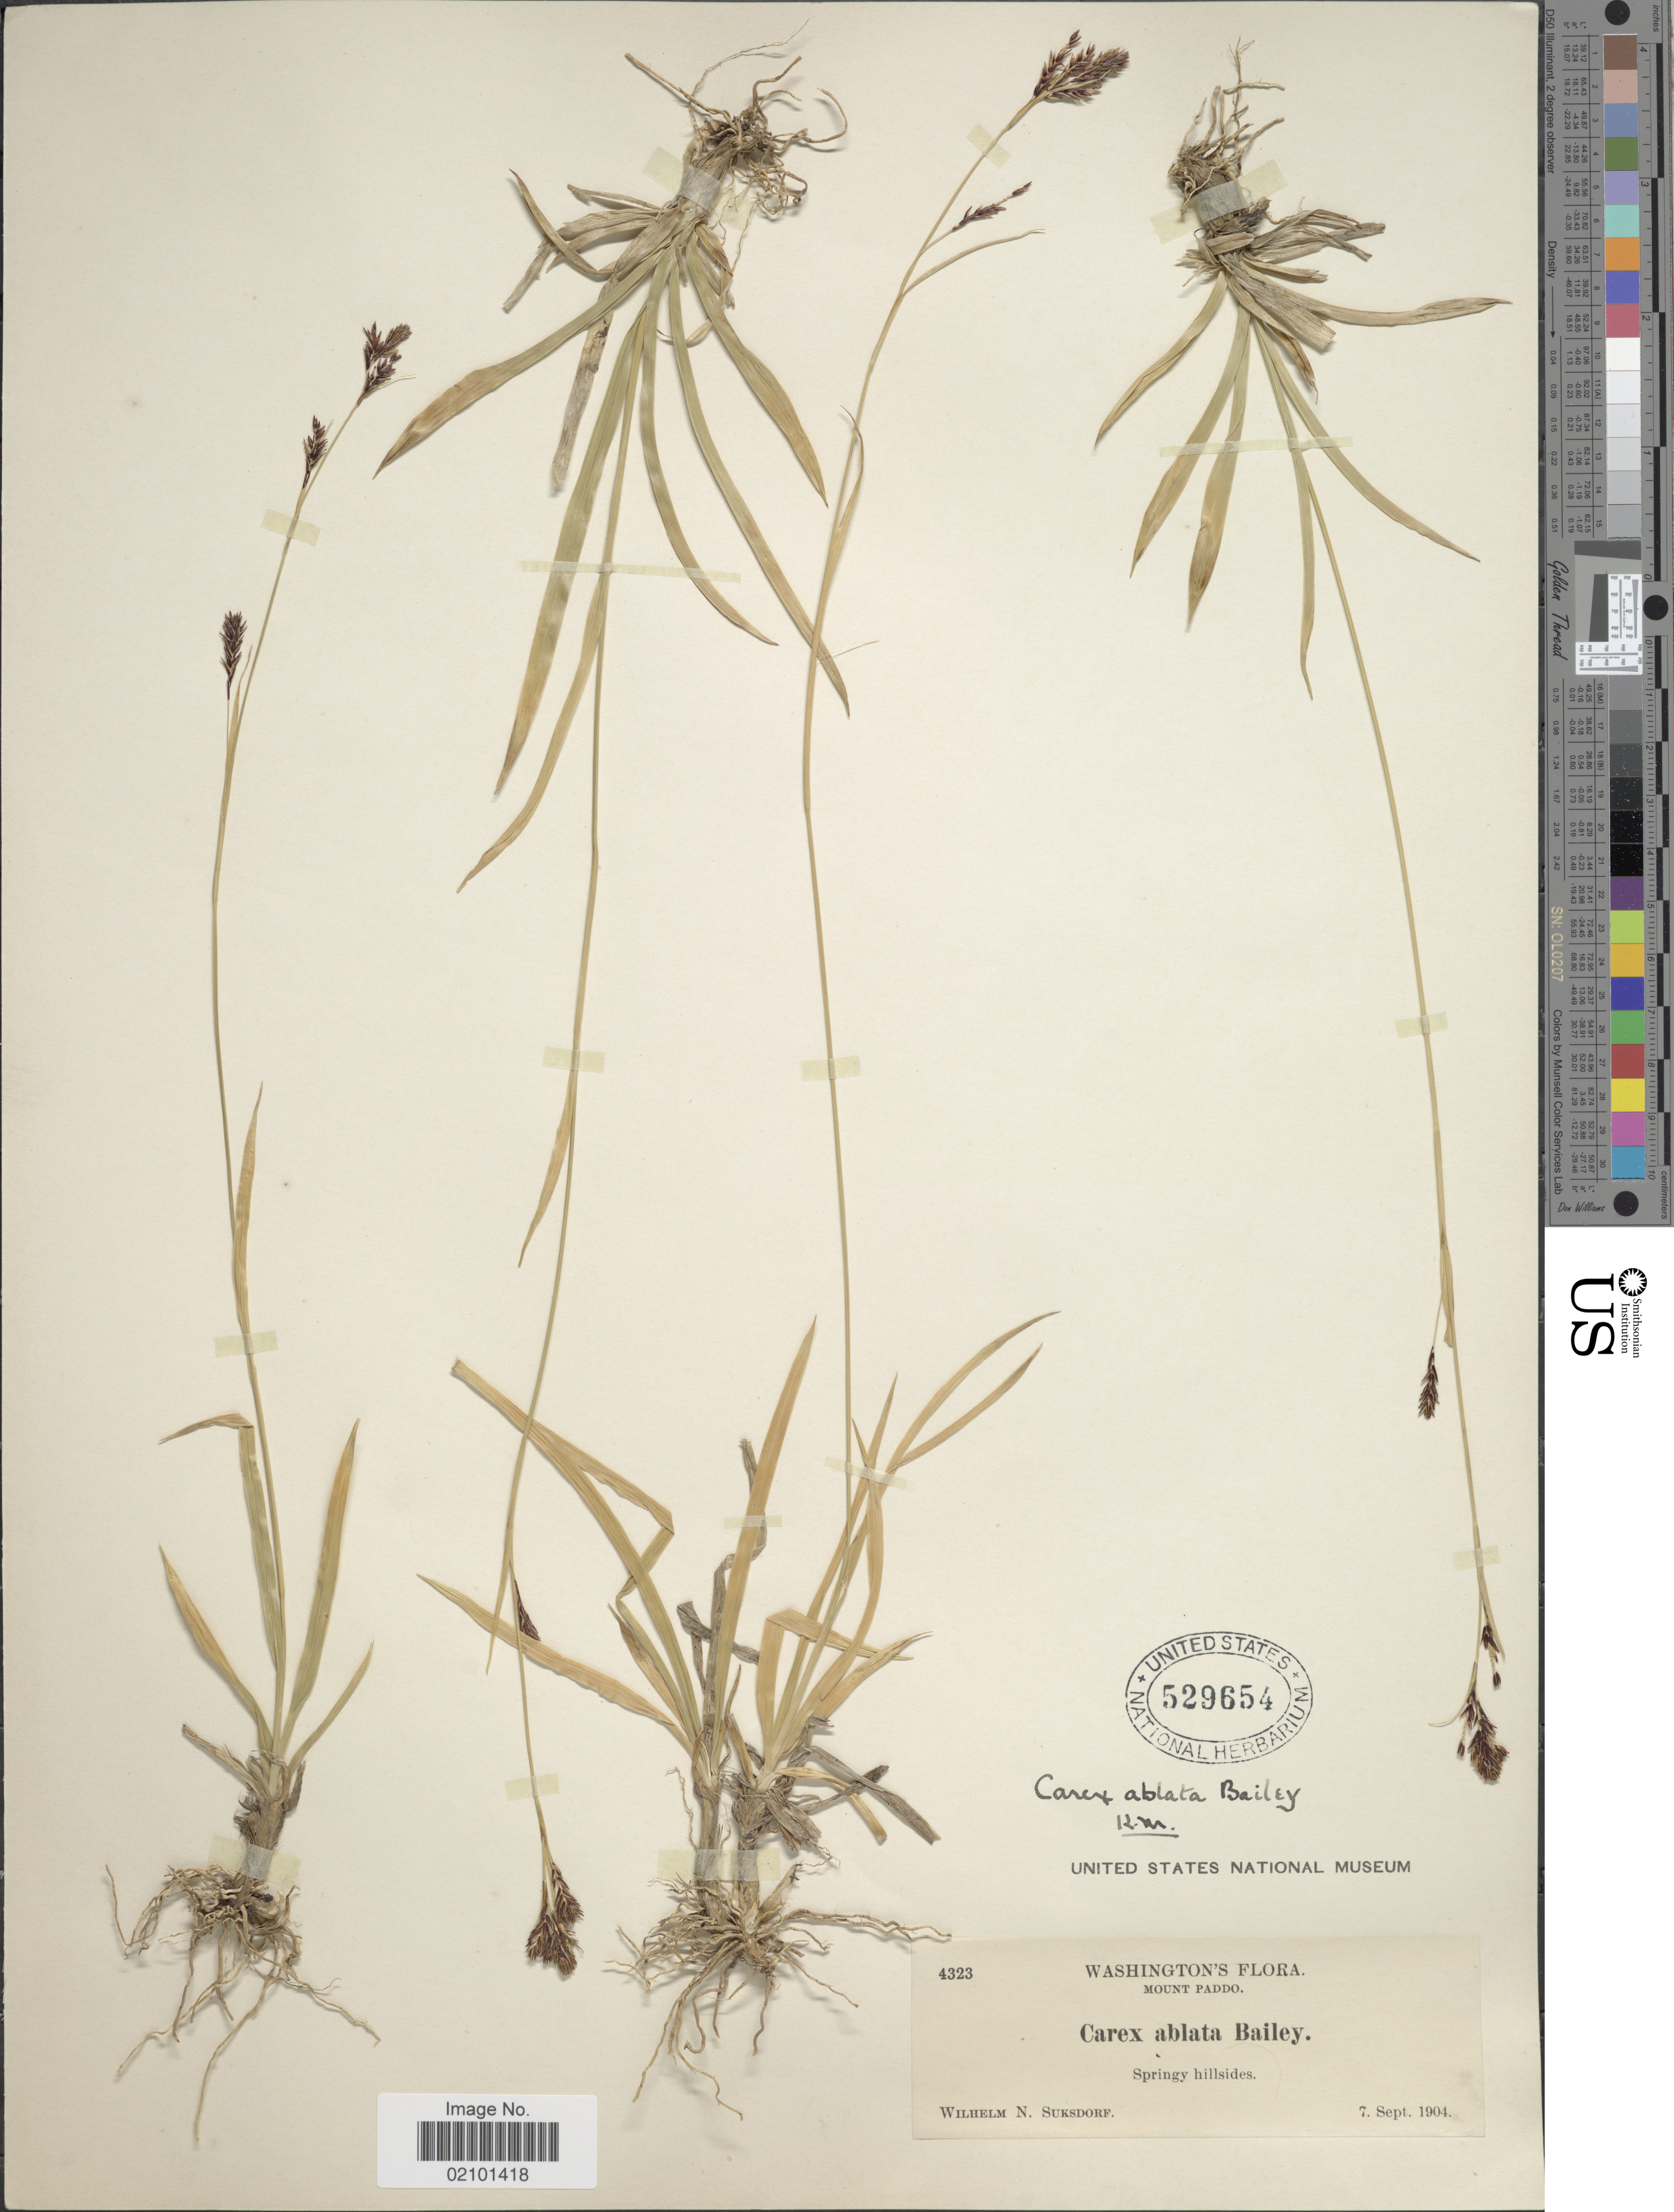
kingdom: Plantae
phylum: Tracheophyta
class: Liliopsida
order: Poales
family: Cyperaceae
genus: Carex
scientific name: Carex ablata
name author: L.H. Bailey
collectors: W. N. Suksdorf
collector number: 4323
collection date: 1904-09-07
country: United States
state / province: Washington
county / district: Skamania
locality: Mount Paddo. Springy hillsides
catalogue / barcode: US 529654